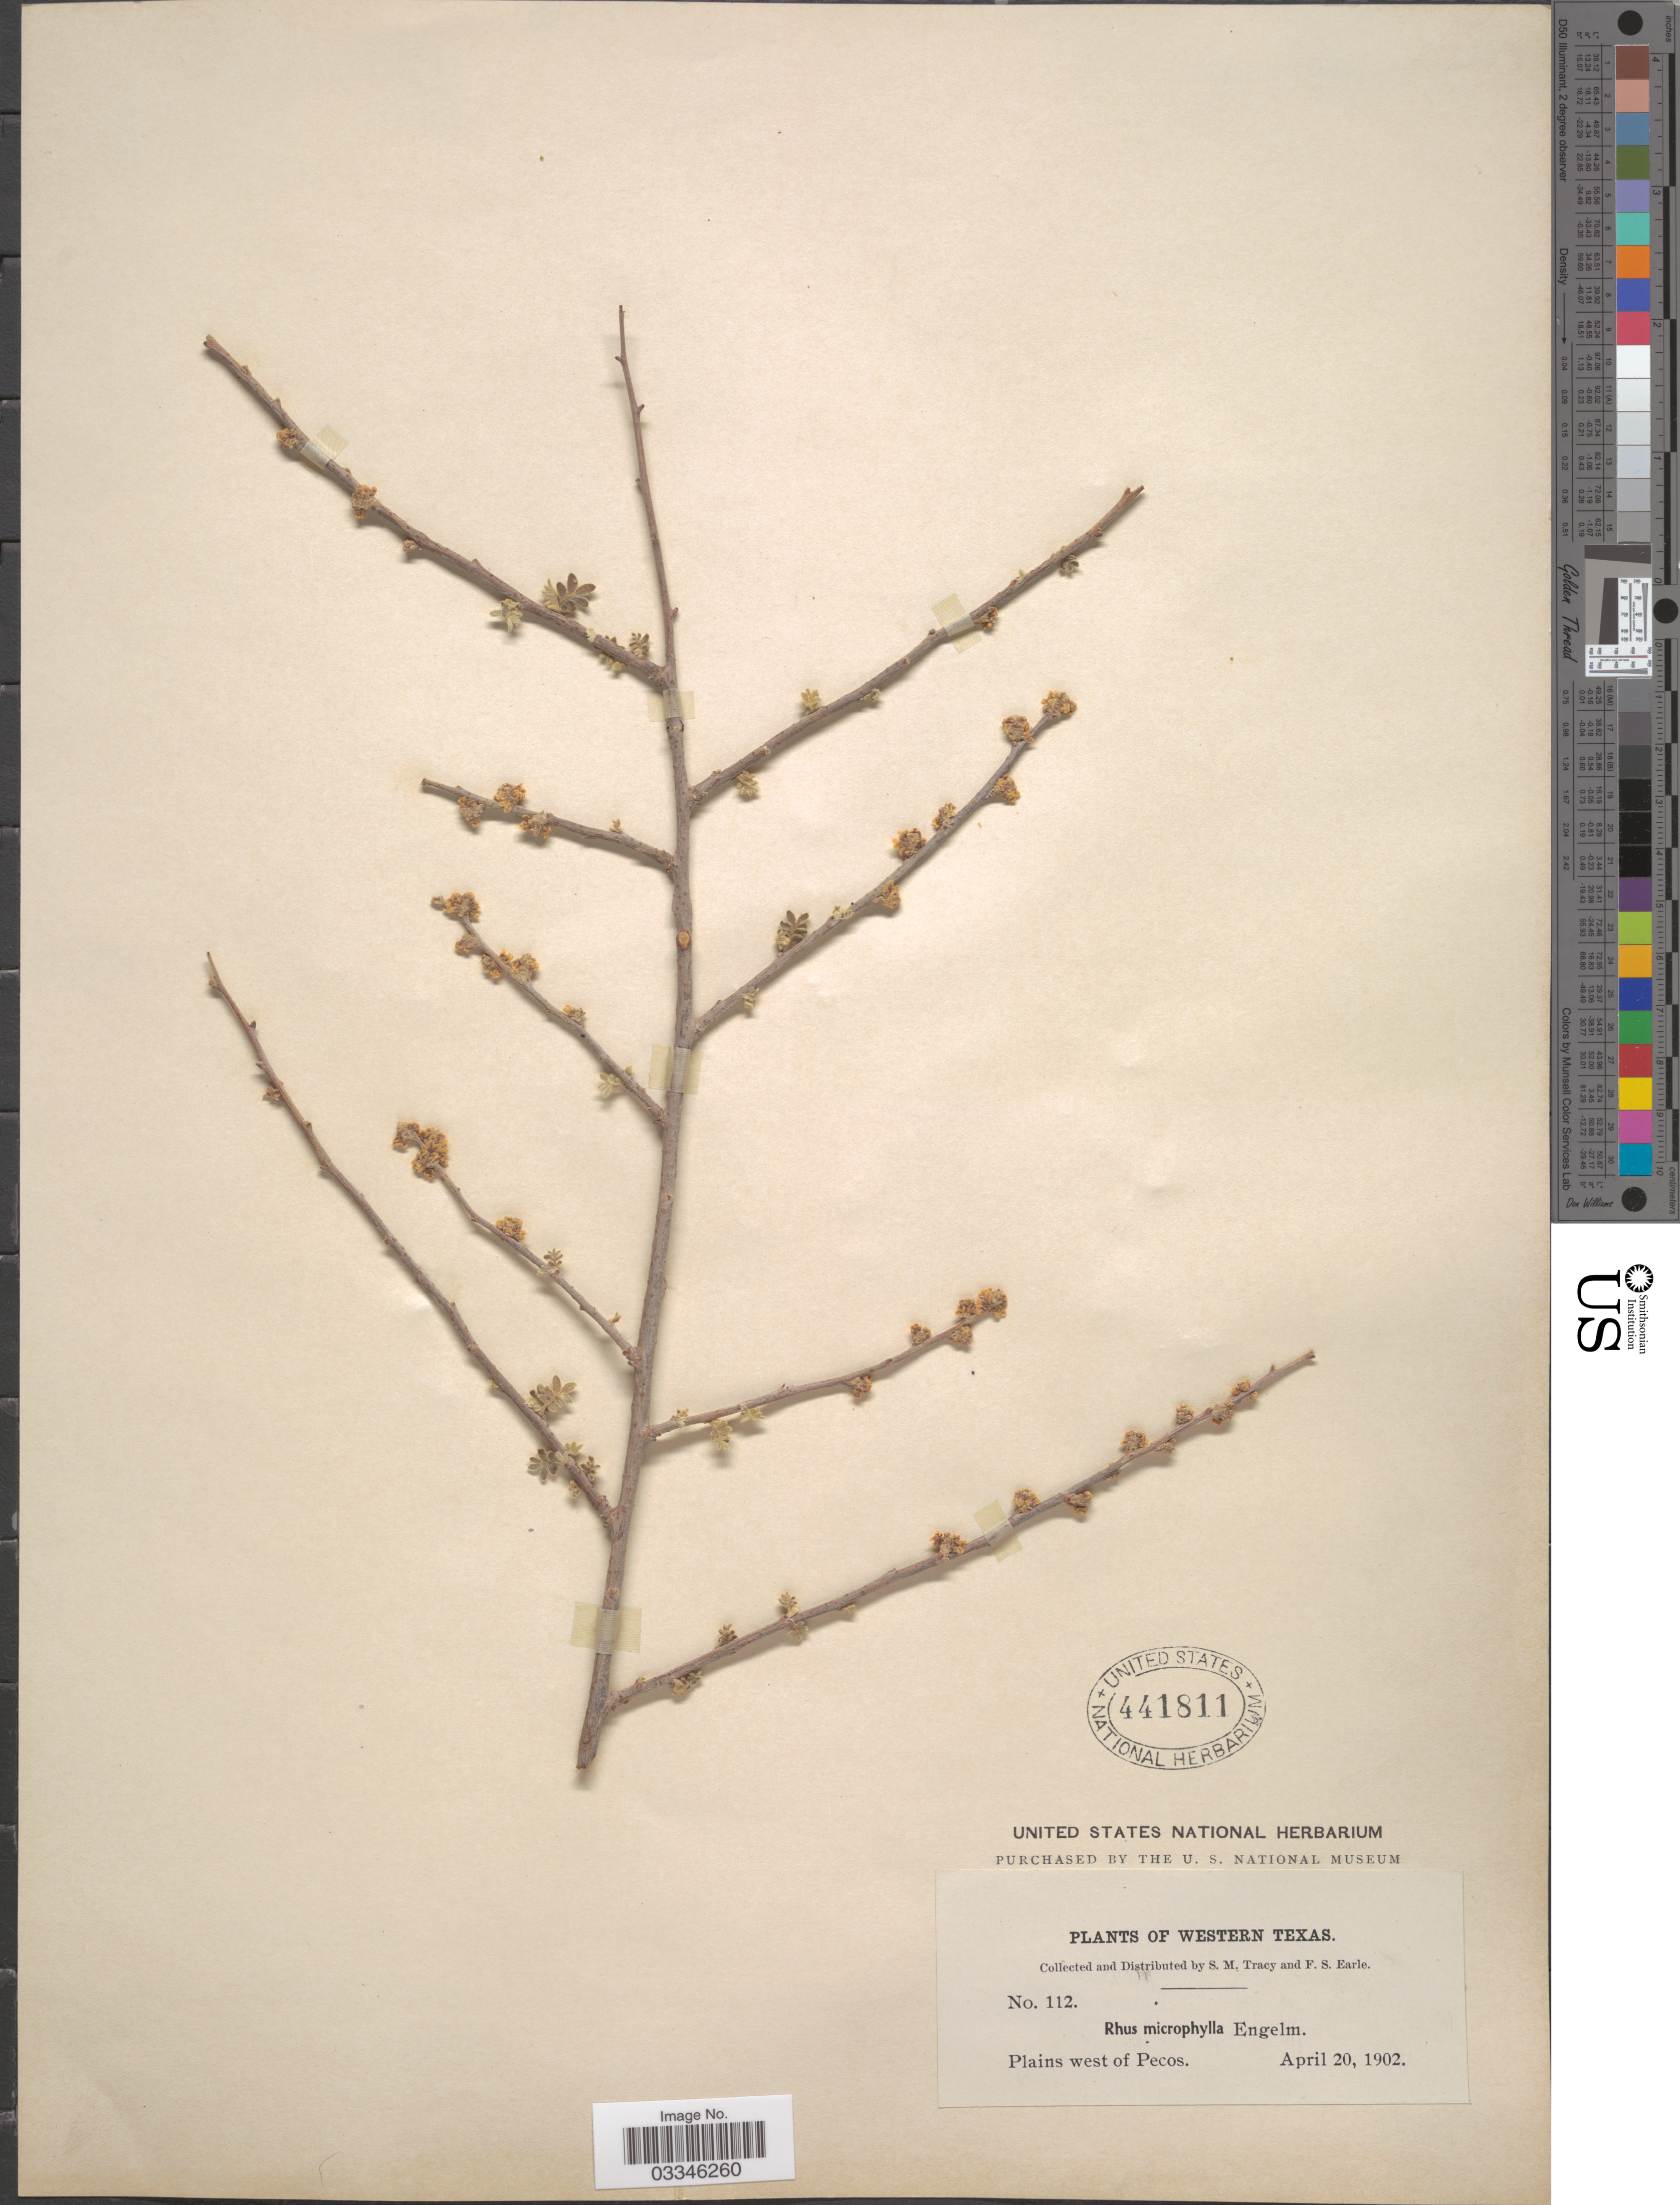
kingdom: Plantae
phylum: Tracheophyta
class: Magnoliopsida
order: Sapindales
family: Anacardiaceae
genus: Rhus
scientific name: Rhus microphylla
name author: Engelm.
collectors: S. M. Tracy & F. S. Earle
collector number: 112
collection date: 1902-04-20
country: United States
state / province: Texas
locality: Western Texas. Plains west of Pecos.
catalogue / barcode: US 441811